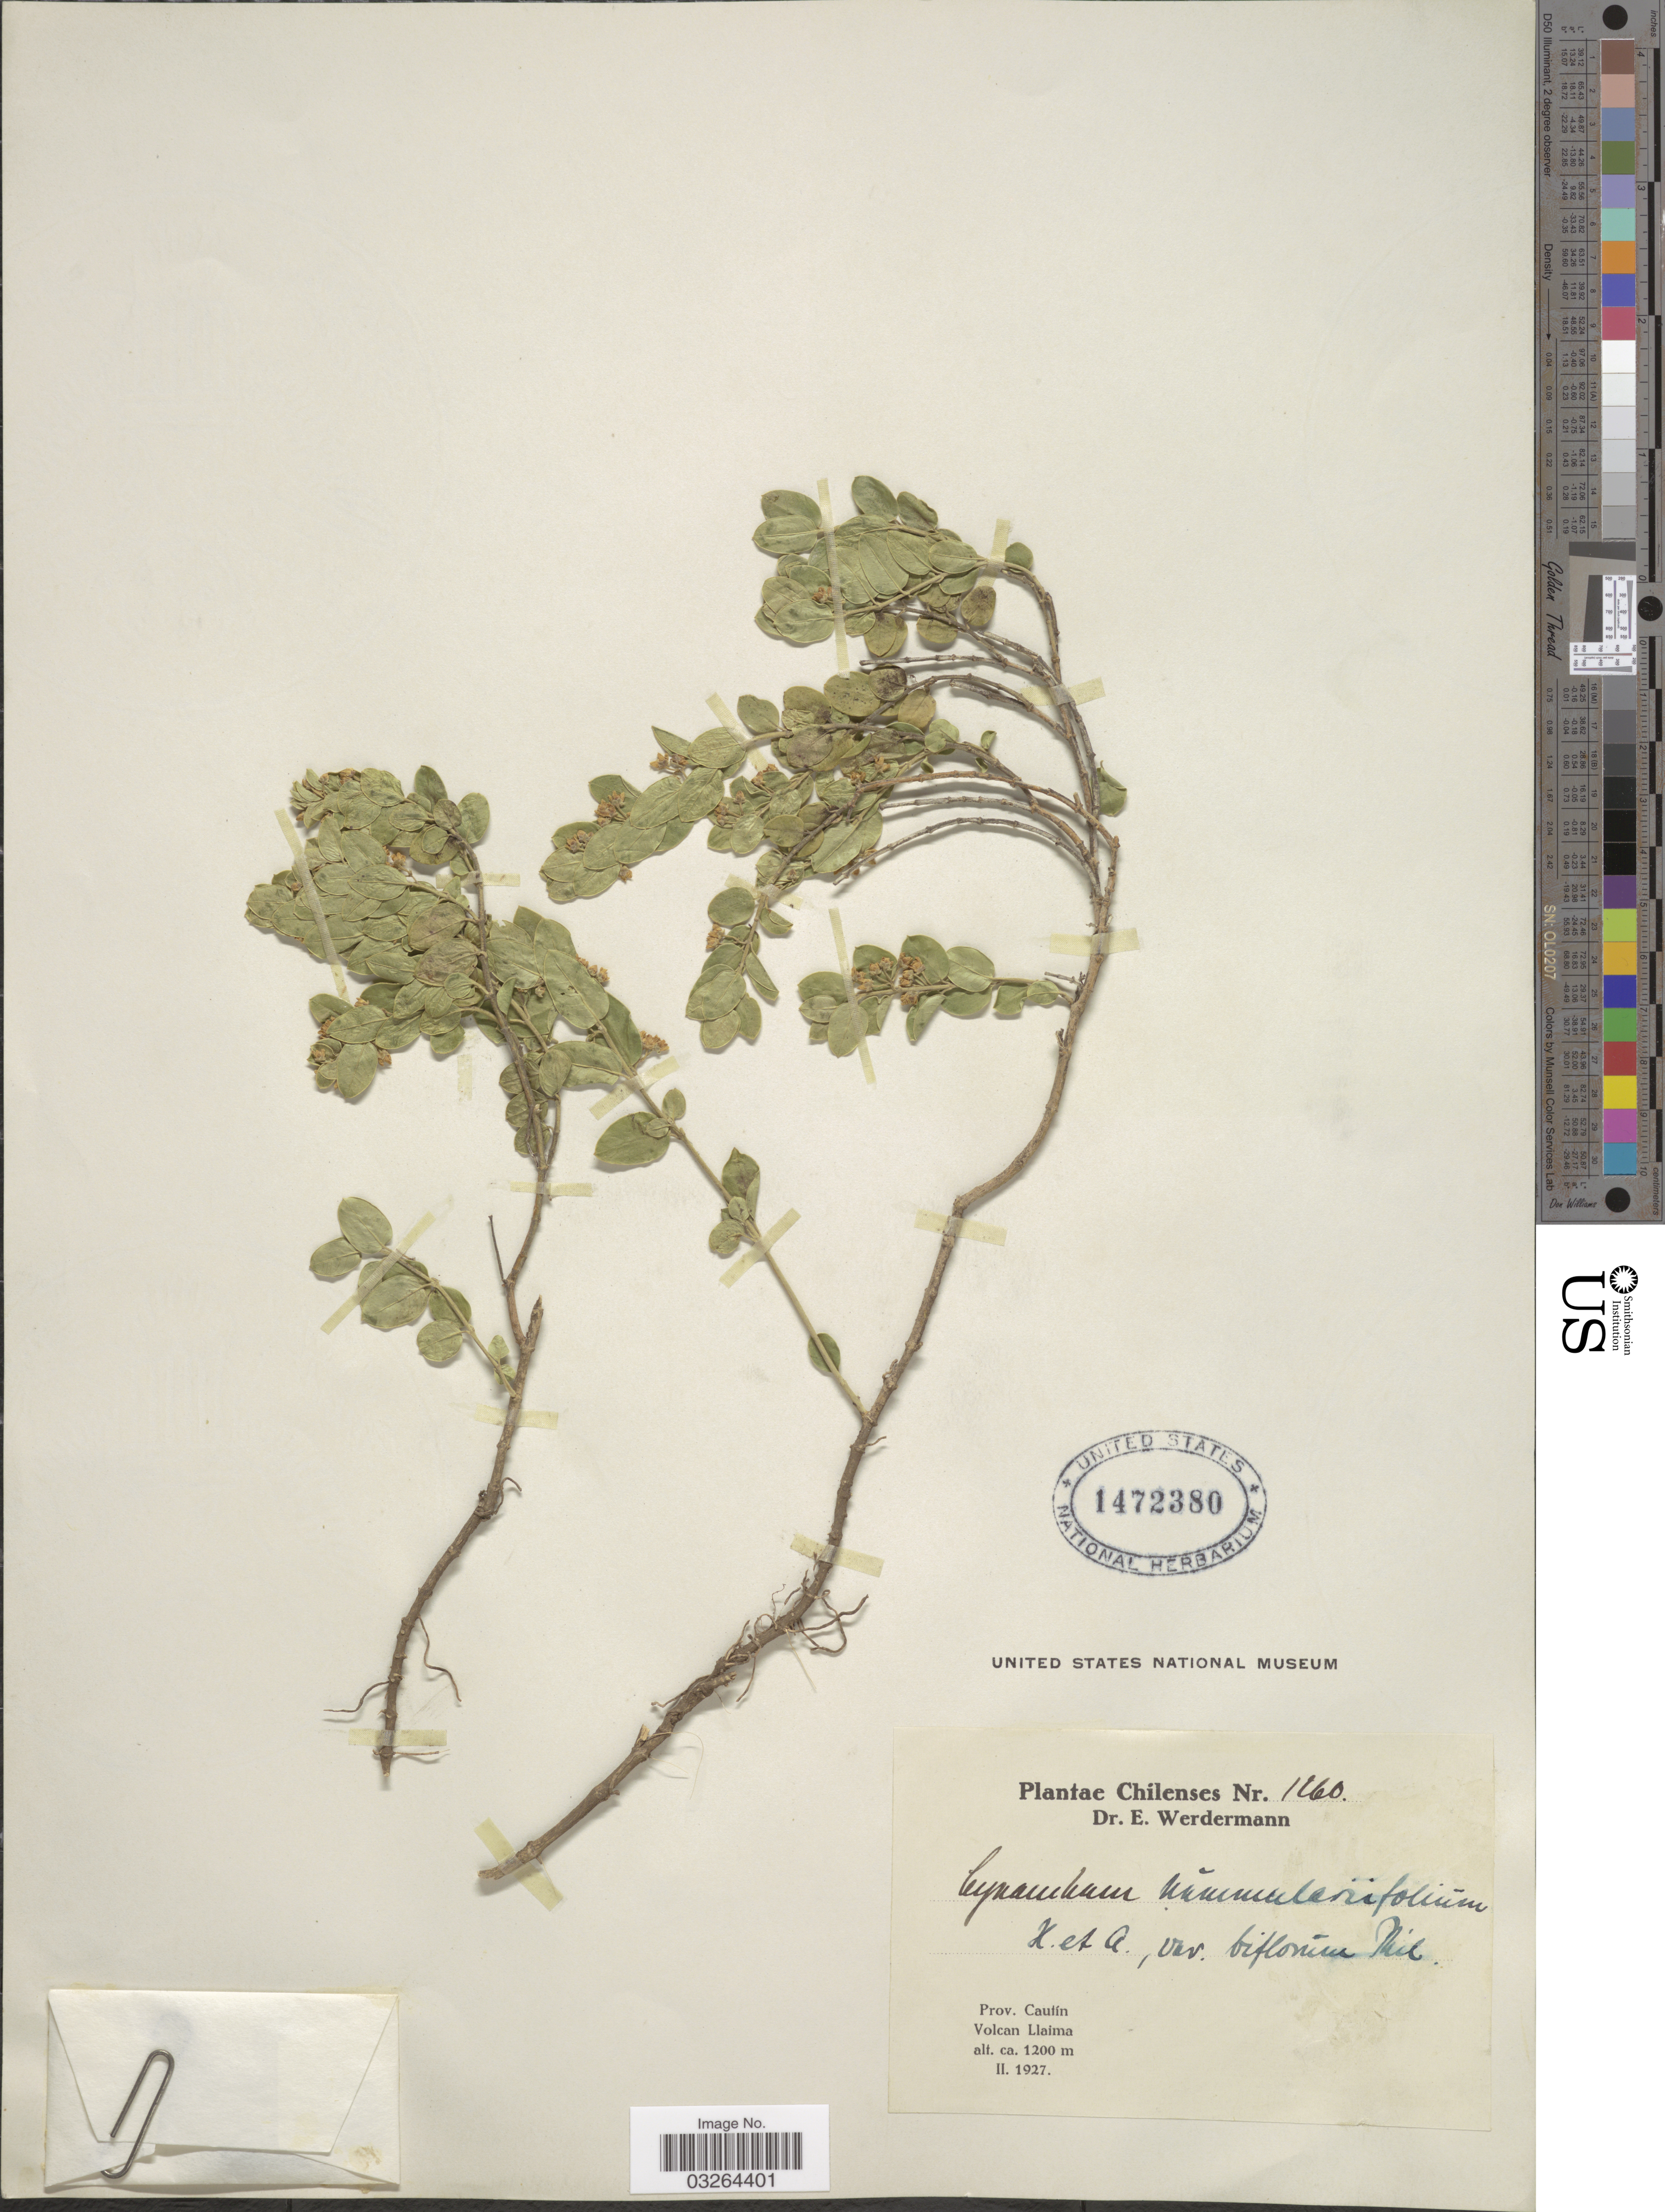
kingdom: Plantae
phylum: Tracheophyta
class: Magnoliopsida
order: Gentianales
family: Apocynaceae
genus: Cynanchum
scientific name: Cynanchum nummulariifolium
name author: Hook. & Arn.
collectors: E. Werdermann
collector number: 1260*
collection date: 1927-02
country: Chile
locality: Prov. Cautín, Volcan Llaima.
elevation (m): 1200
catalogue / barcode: US 1472380